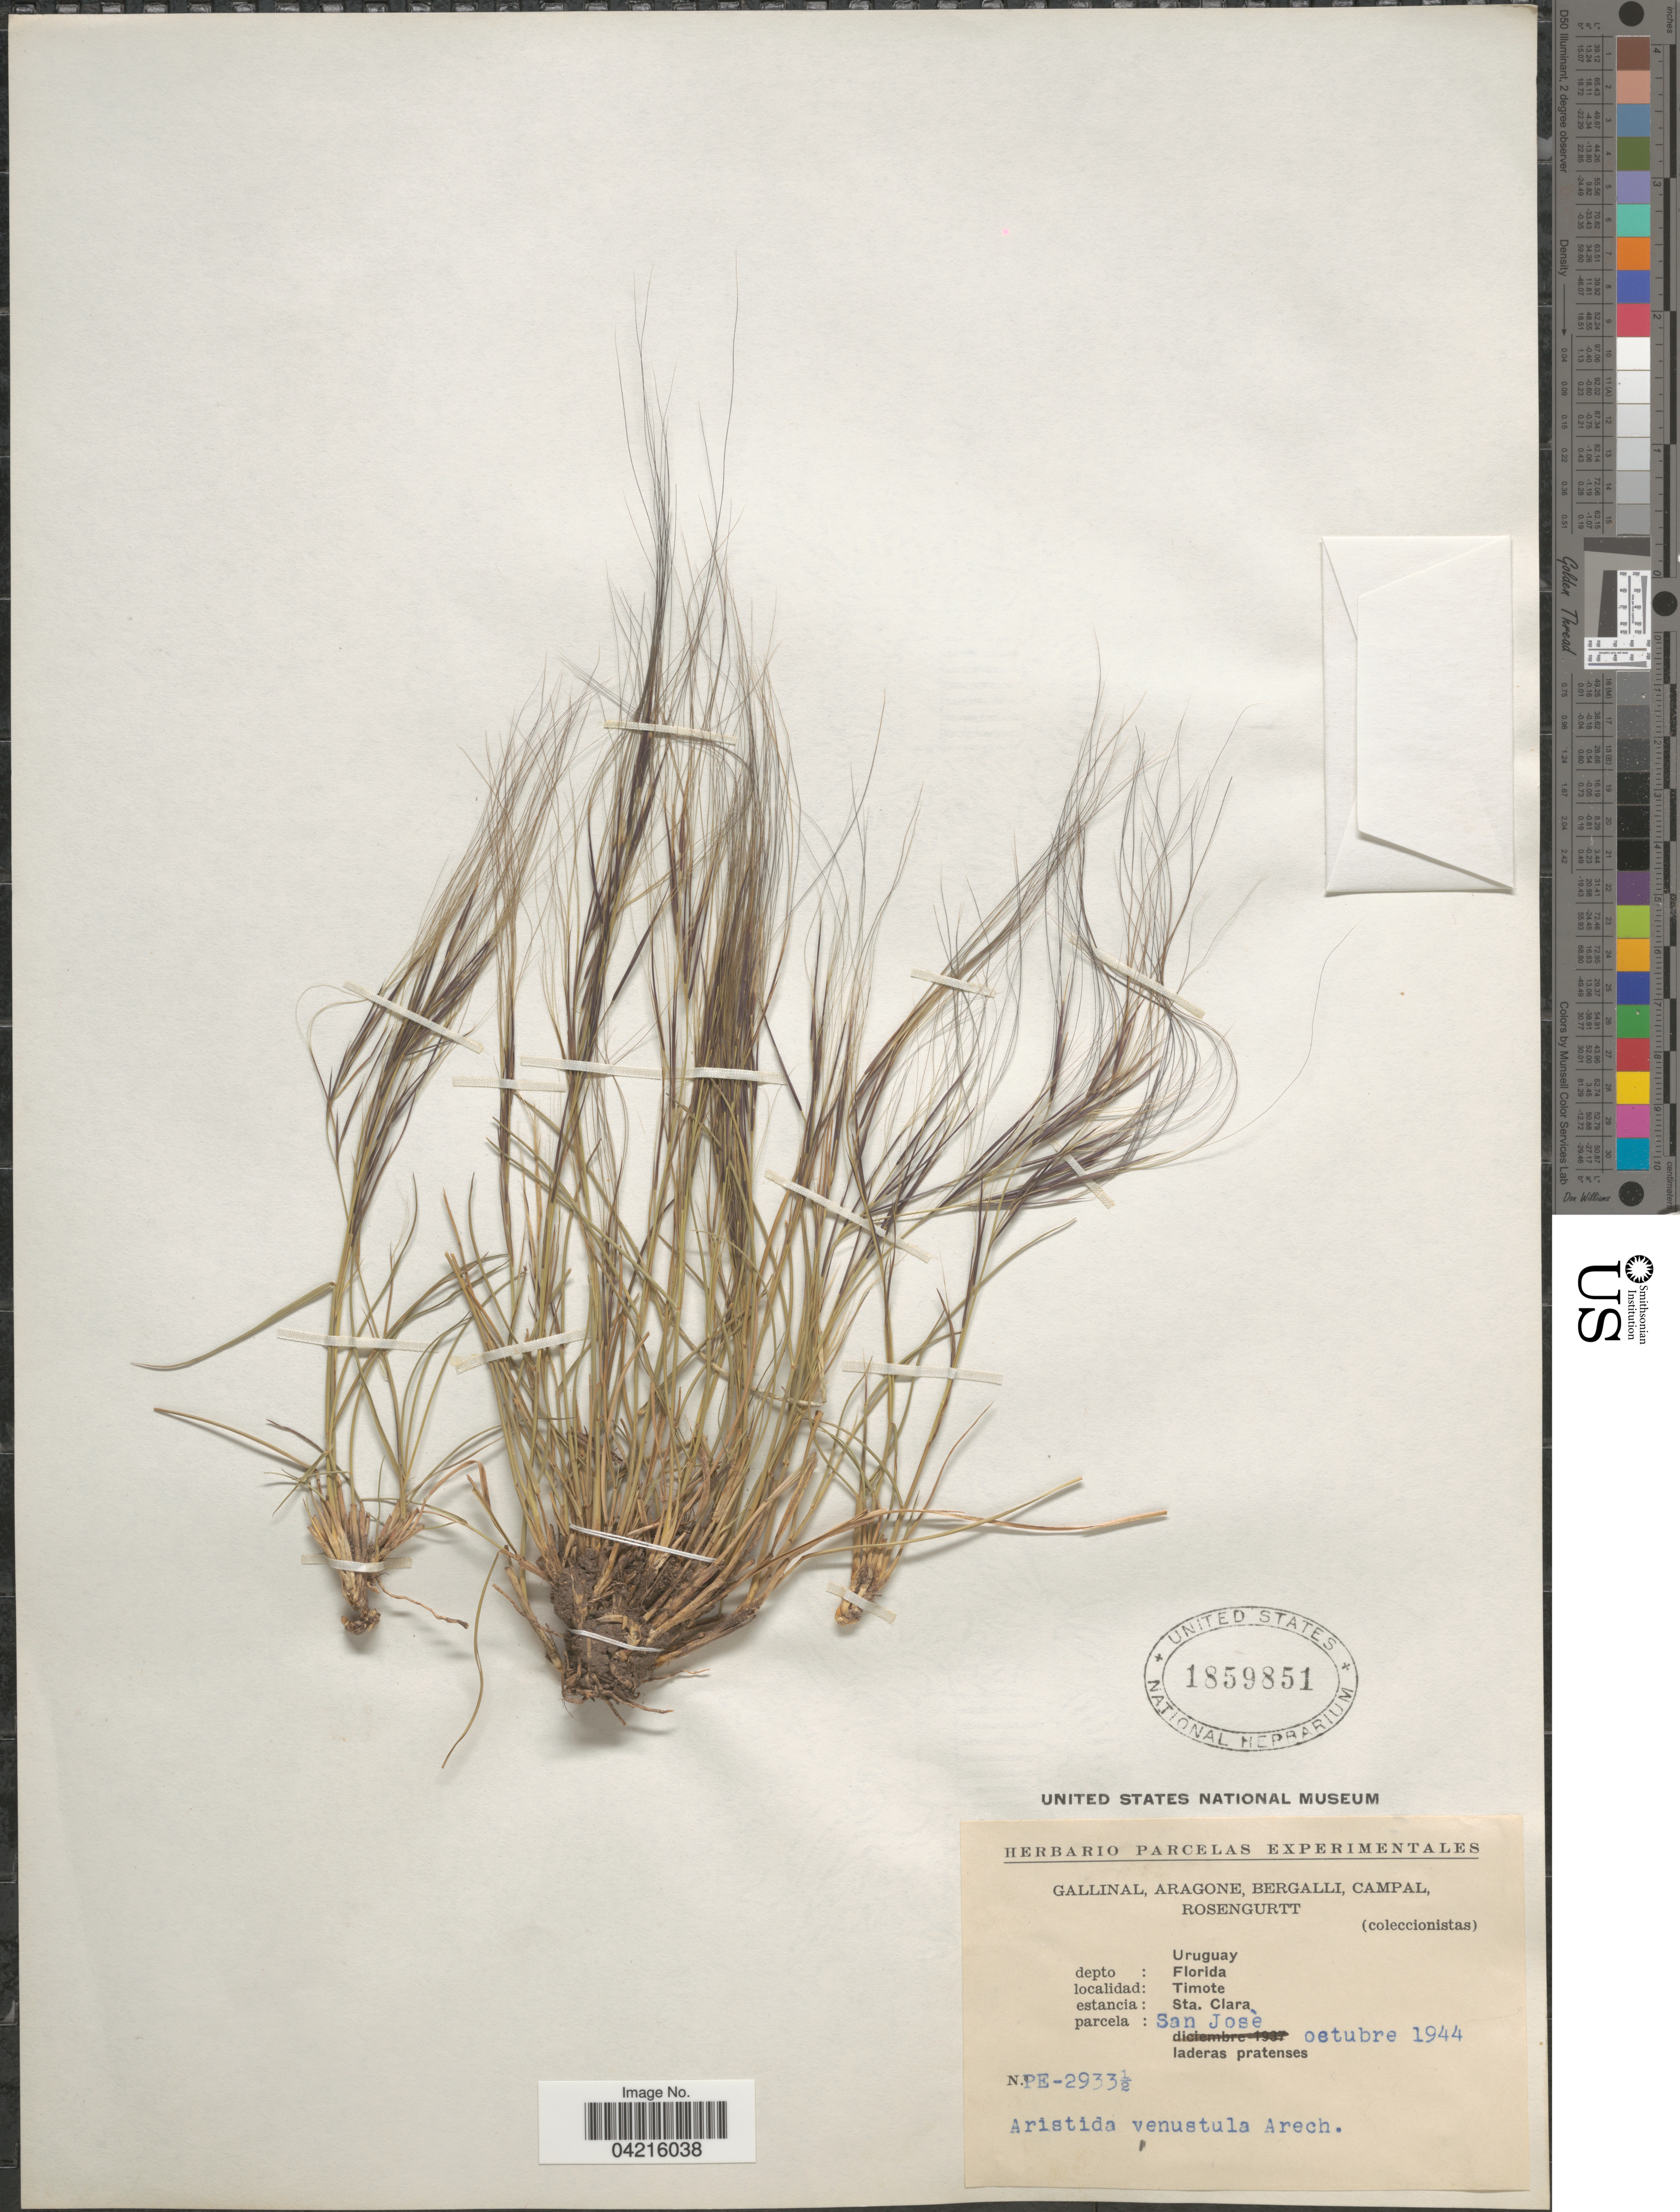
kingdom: Plantae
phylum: Tracheophyta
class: Liliopsida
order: Poales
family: Poaceae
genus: Aristida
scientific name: Aristida venesuelae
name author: Henr.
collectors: -. Gallinal, -- Aragone, -- Bergalli, -- Campal & Rosengurtt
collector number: PE-2933½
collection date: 1944-10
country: Uruguay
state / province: Florida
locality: Depto: Florida. Timote. Estancia: Sta. Clara. Parcela: San Josè.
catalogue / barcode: US 1859851